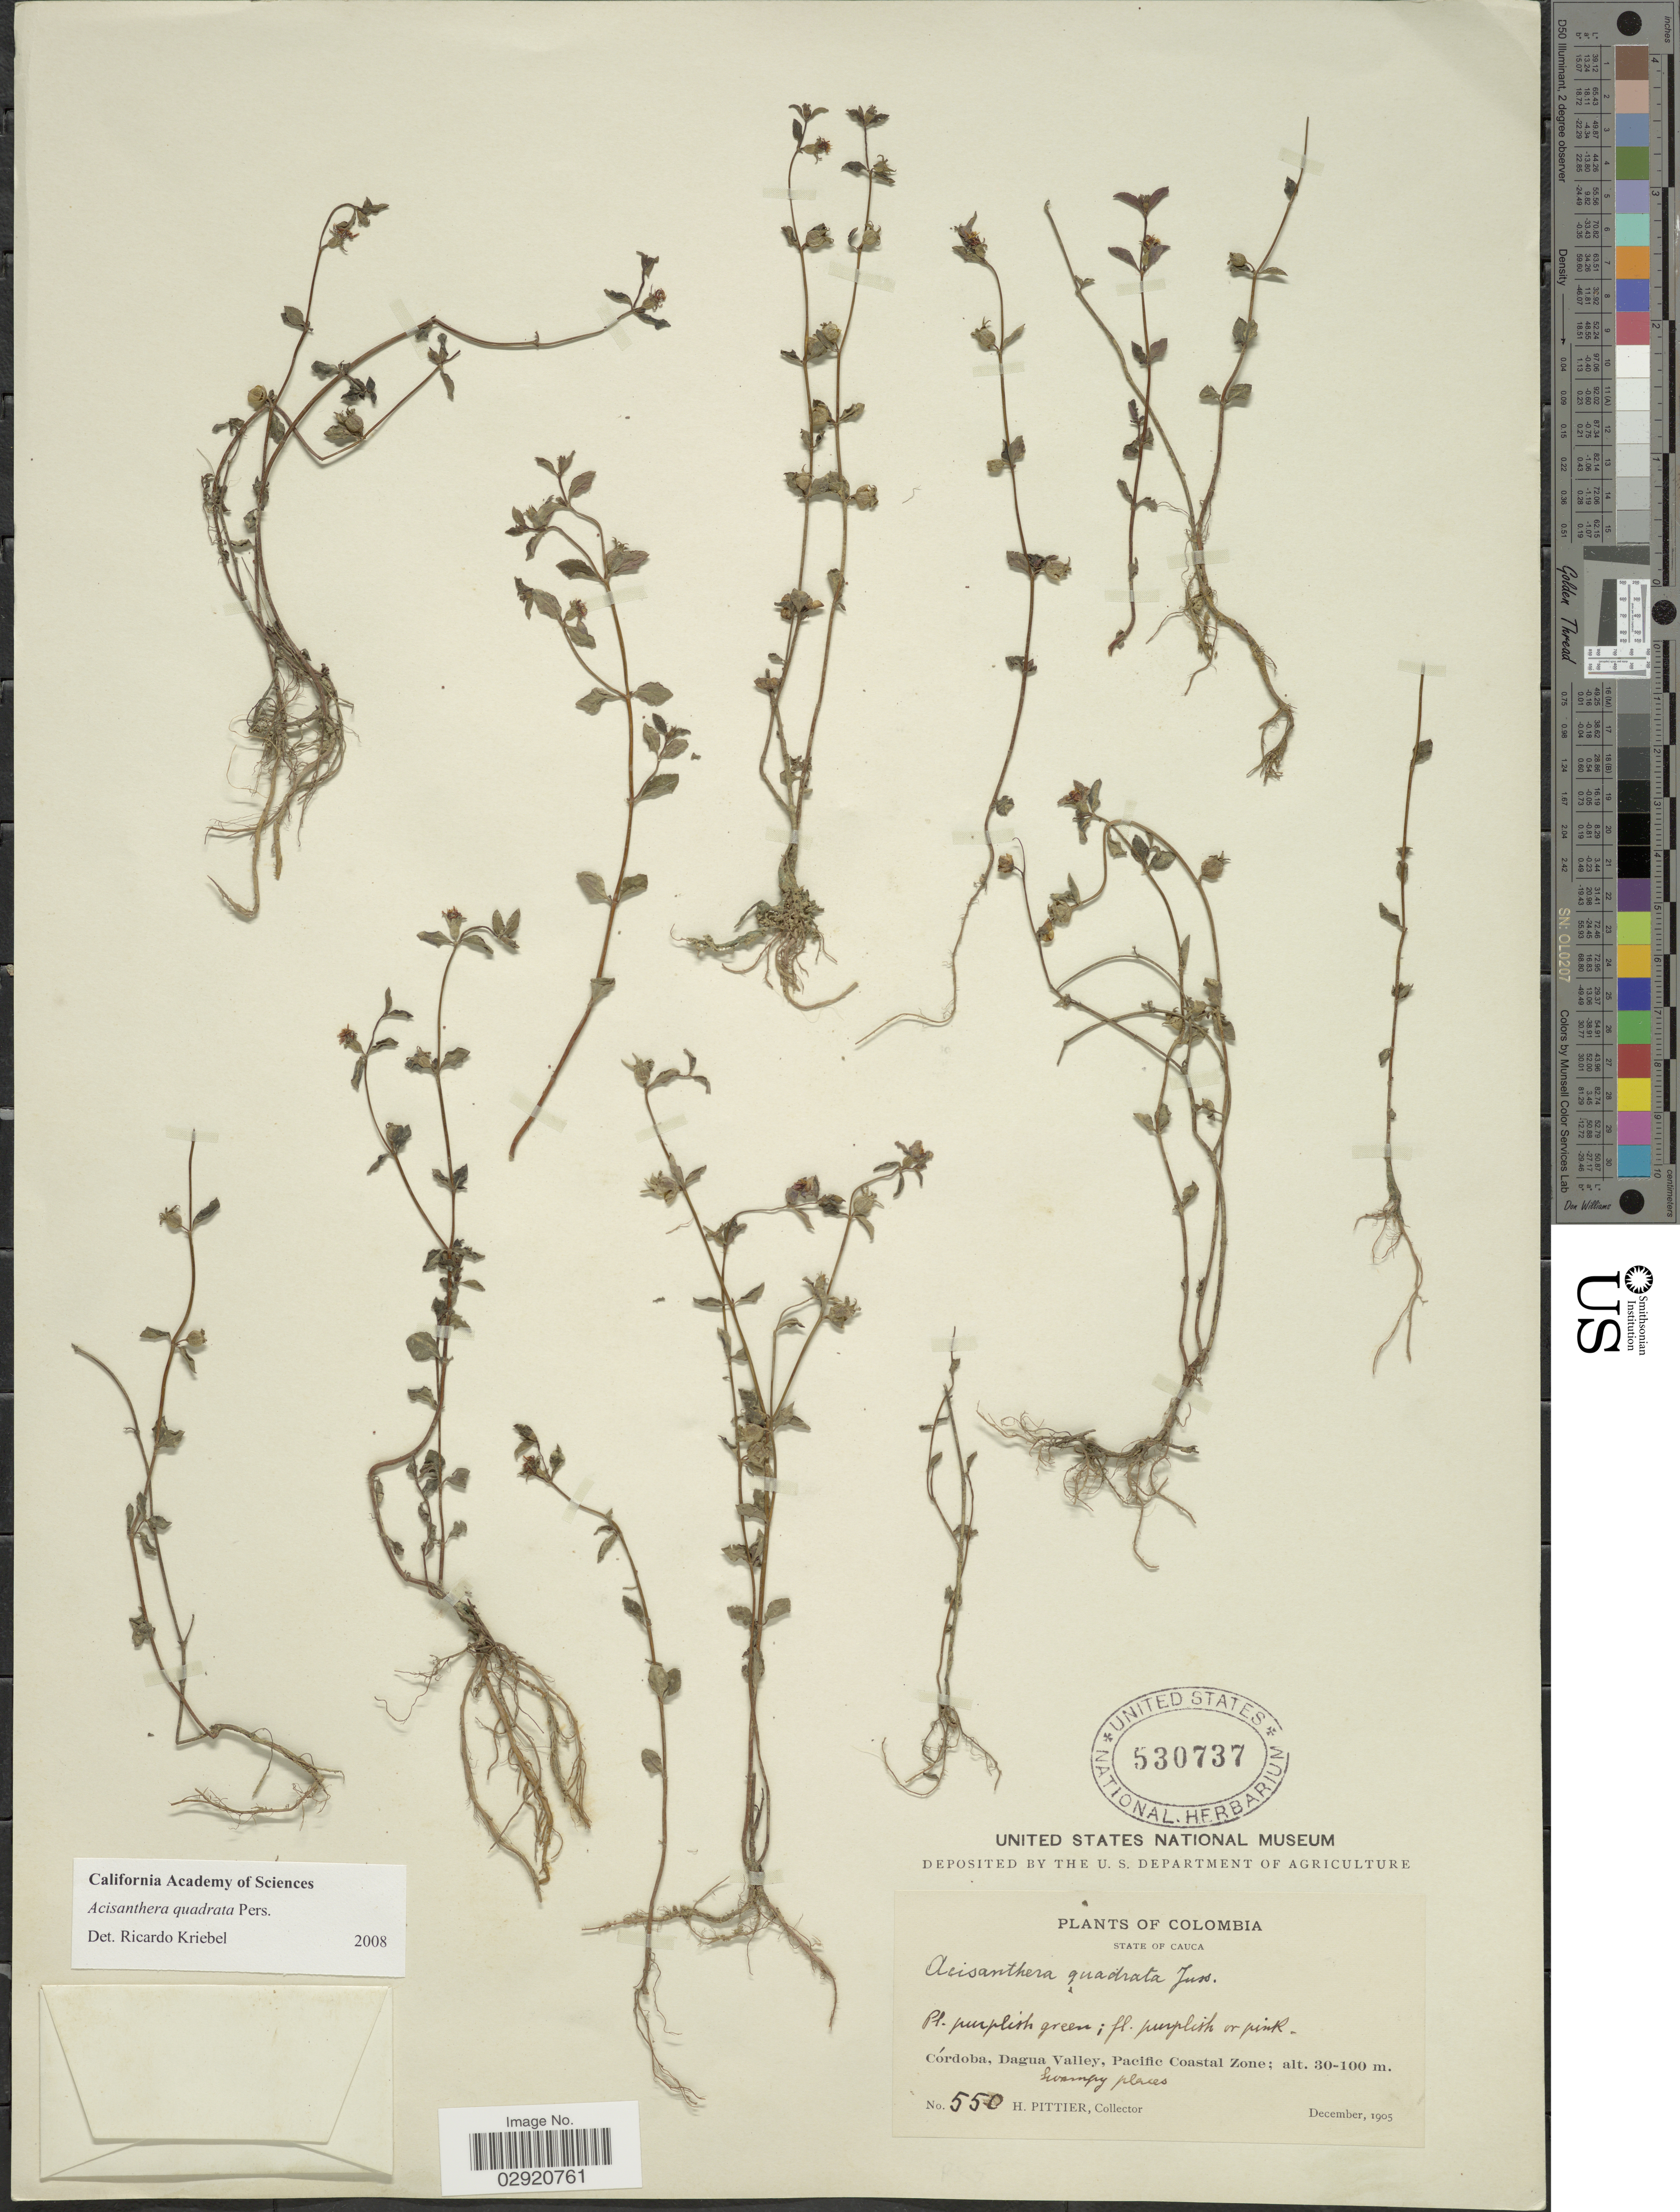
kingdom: Plantae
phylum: Tracheophyta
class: Magnoliopsida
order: Myrtales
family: Melastomataceae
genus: Acisanthera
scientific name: Acisanthera erecta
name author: Gleason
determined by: Nunes da Silva, Diego, (RB), Jardim Botanico do Rio de Janeiro - Herbario (BRAZIL)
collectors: H. F. Pittier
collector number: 550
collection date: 1905-12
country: Colombia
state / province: Córdoba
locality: Dagua Valley, Pacific Coastal Zone.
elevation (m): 30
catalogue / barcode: US 530737